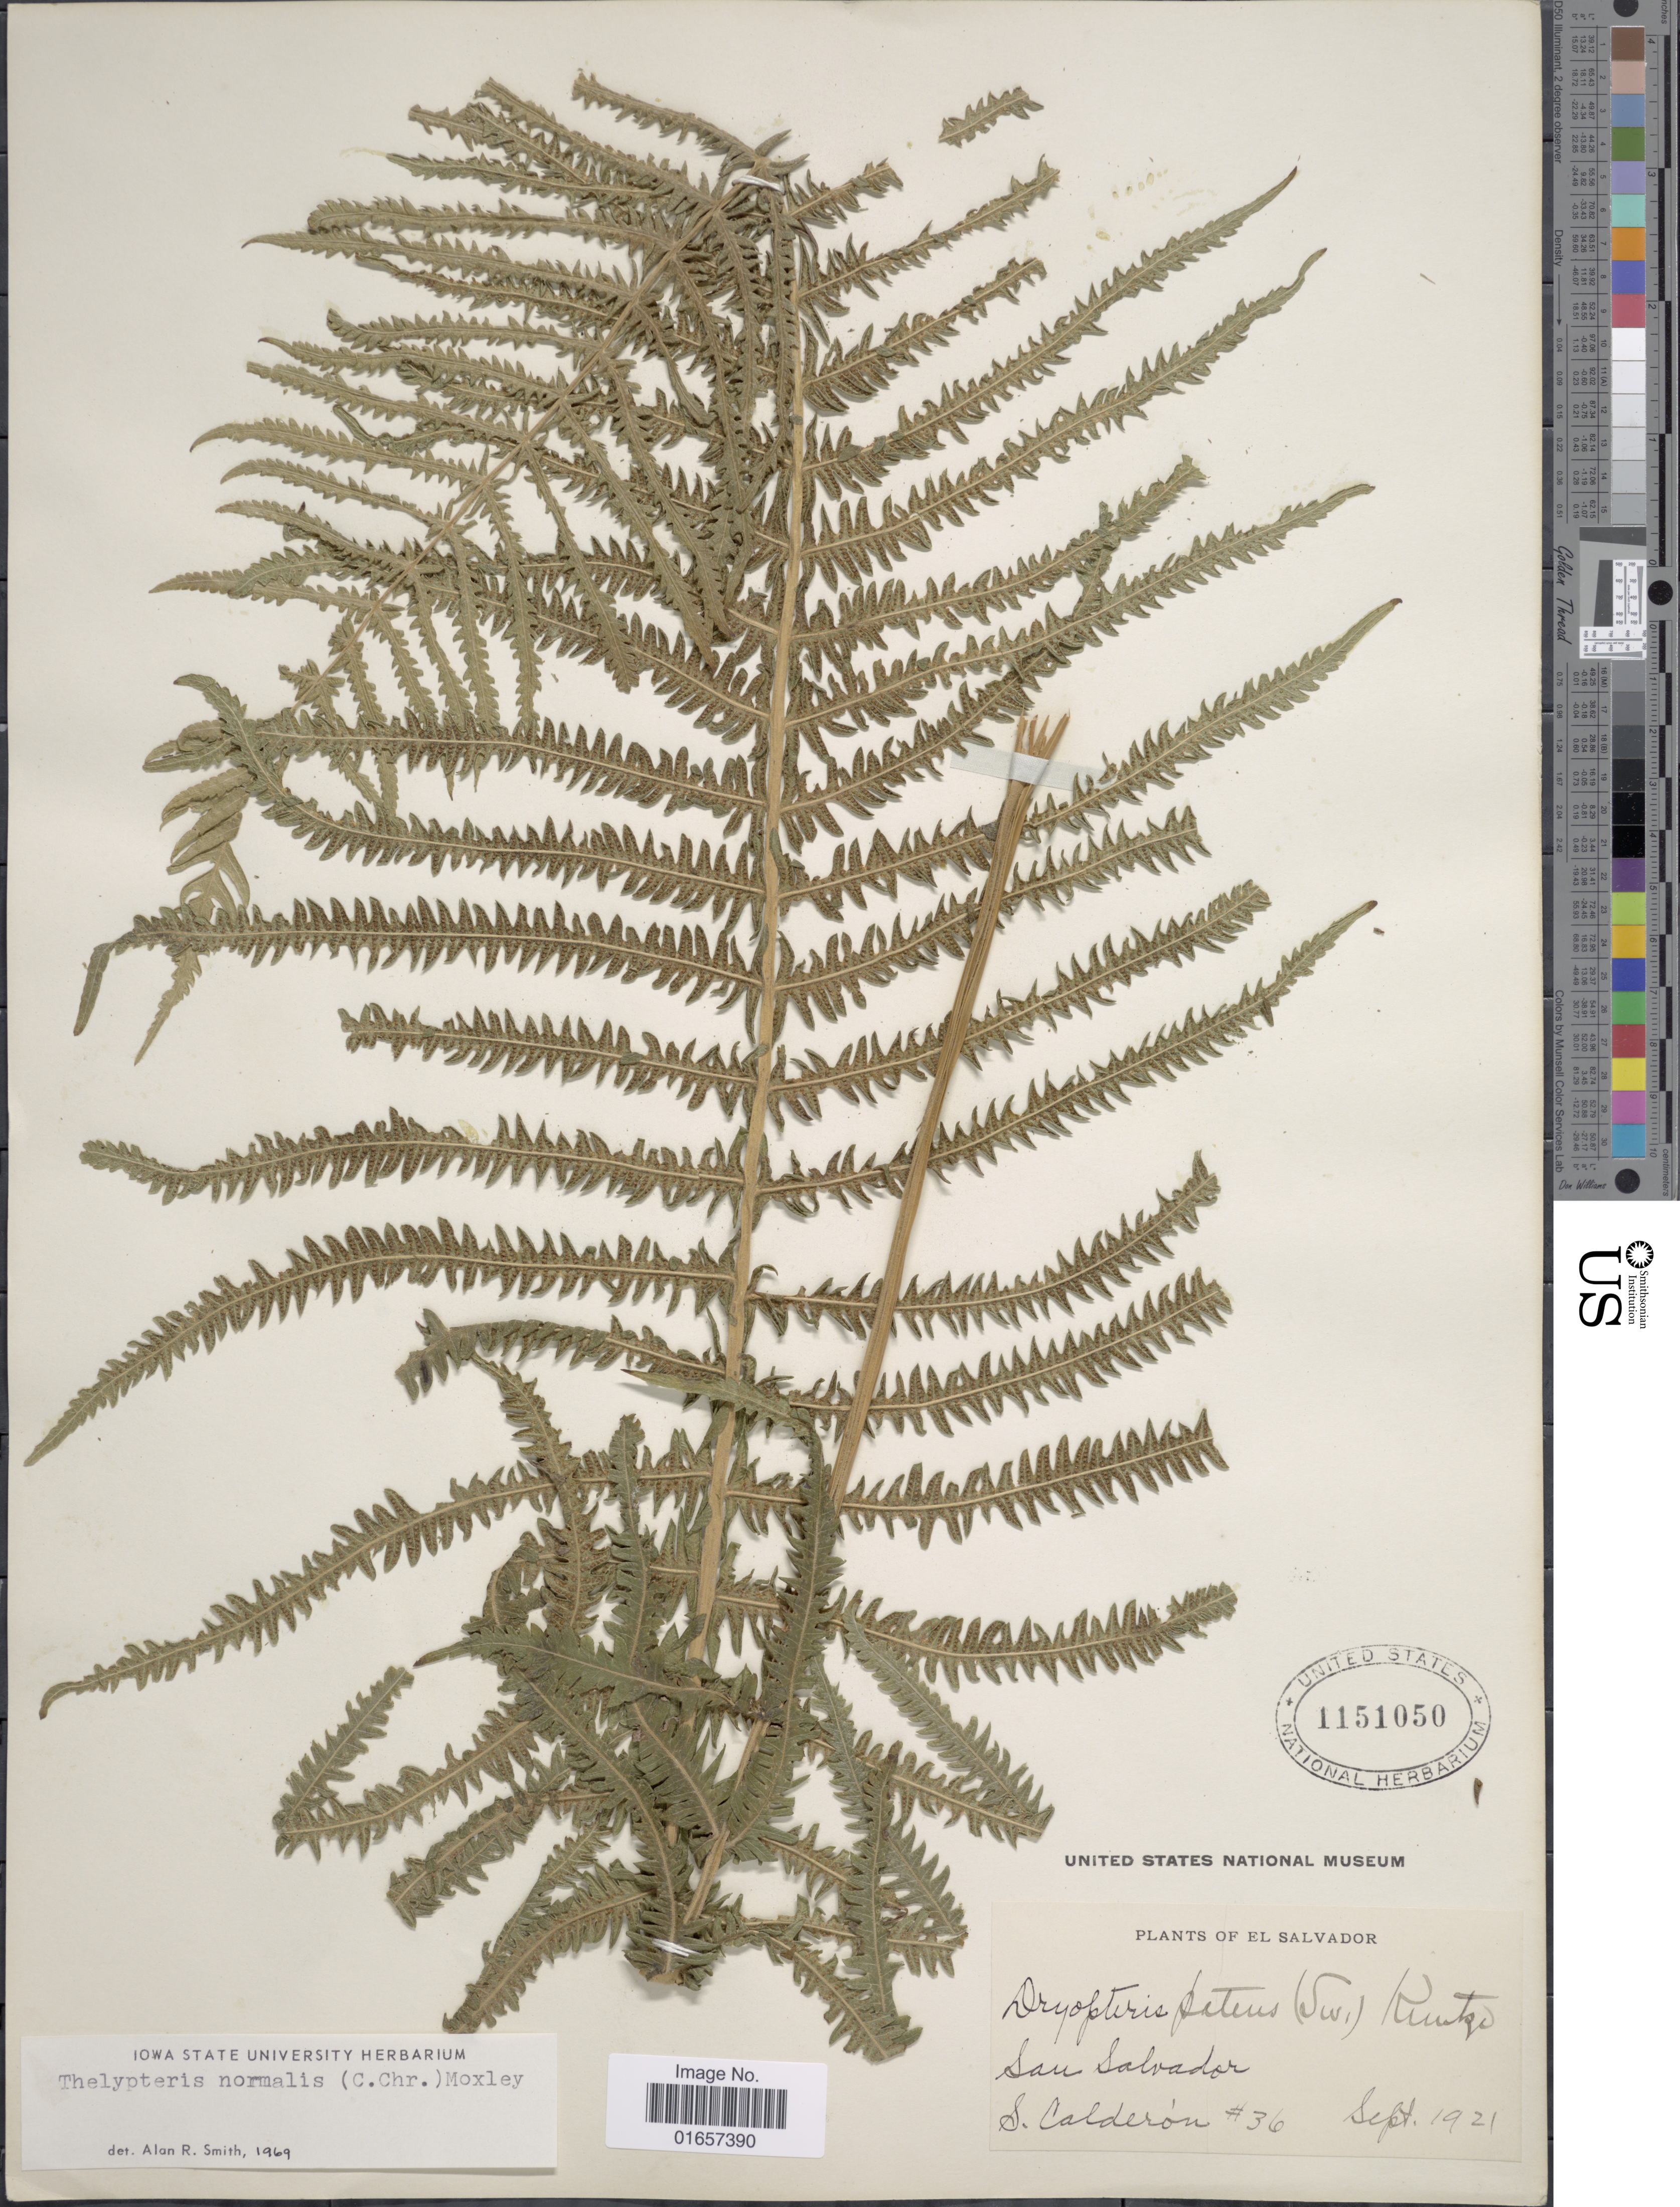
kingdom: Plantae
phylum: Tracheophyta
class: Polypodiopsida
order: Polypodiales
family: Thelypteridaceae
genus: Christella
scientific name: Christella kunthii comb. ined.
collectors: S. Calderón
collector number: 36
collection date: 1921-09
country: El Salvador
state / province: San Salvador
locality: El Salvador, San Salvador.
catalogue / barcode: US 1151050